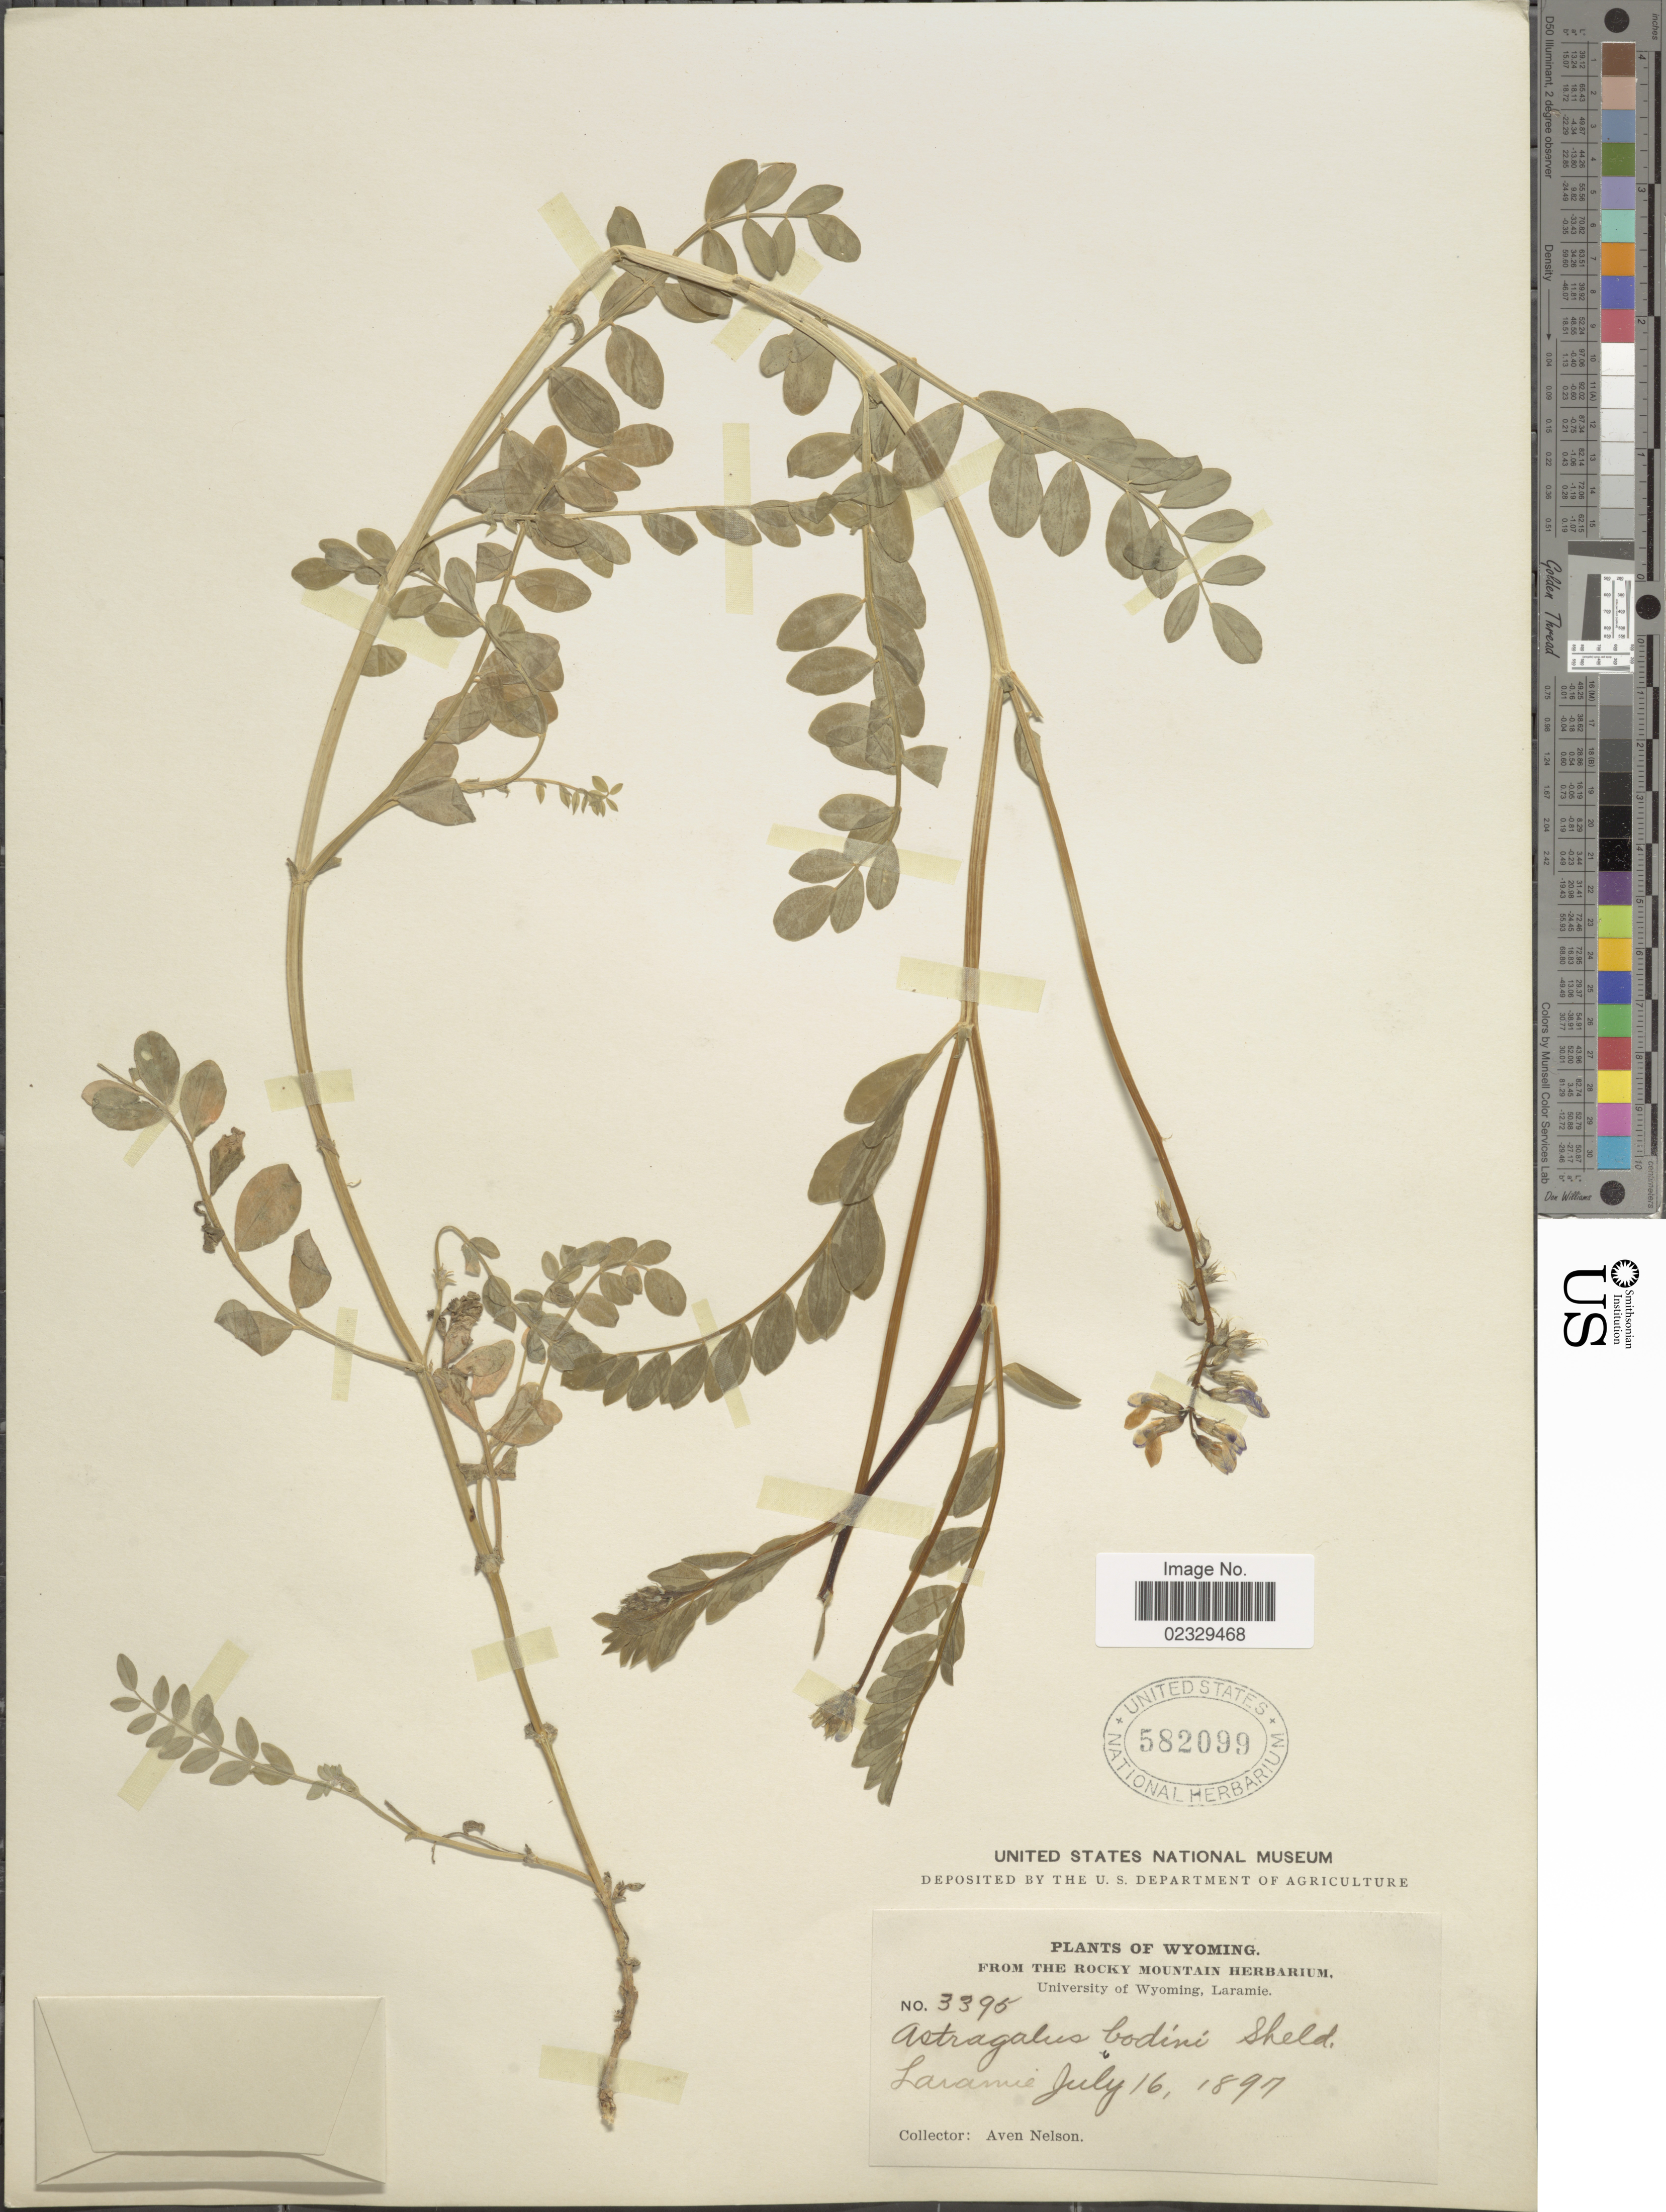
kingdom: Plantae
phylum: Tracheophyta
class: Magnoliopsida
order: Fabales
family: Fabaceae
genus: Astragalus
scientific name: Astragalus bodinii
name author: E. Sheld.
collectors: A. Nelson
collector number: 3395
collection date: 1897-07-16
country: United States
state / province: Wyoming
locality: Laramie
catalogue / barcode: US 582099